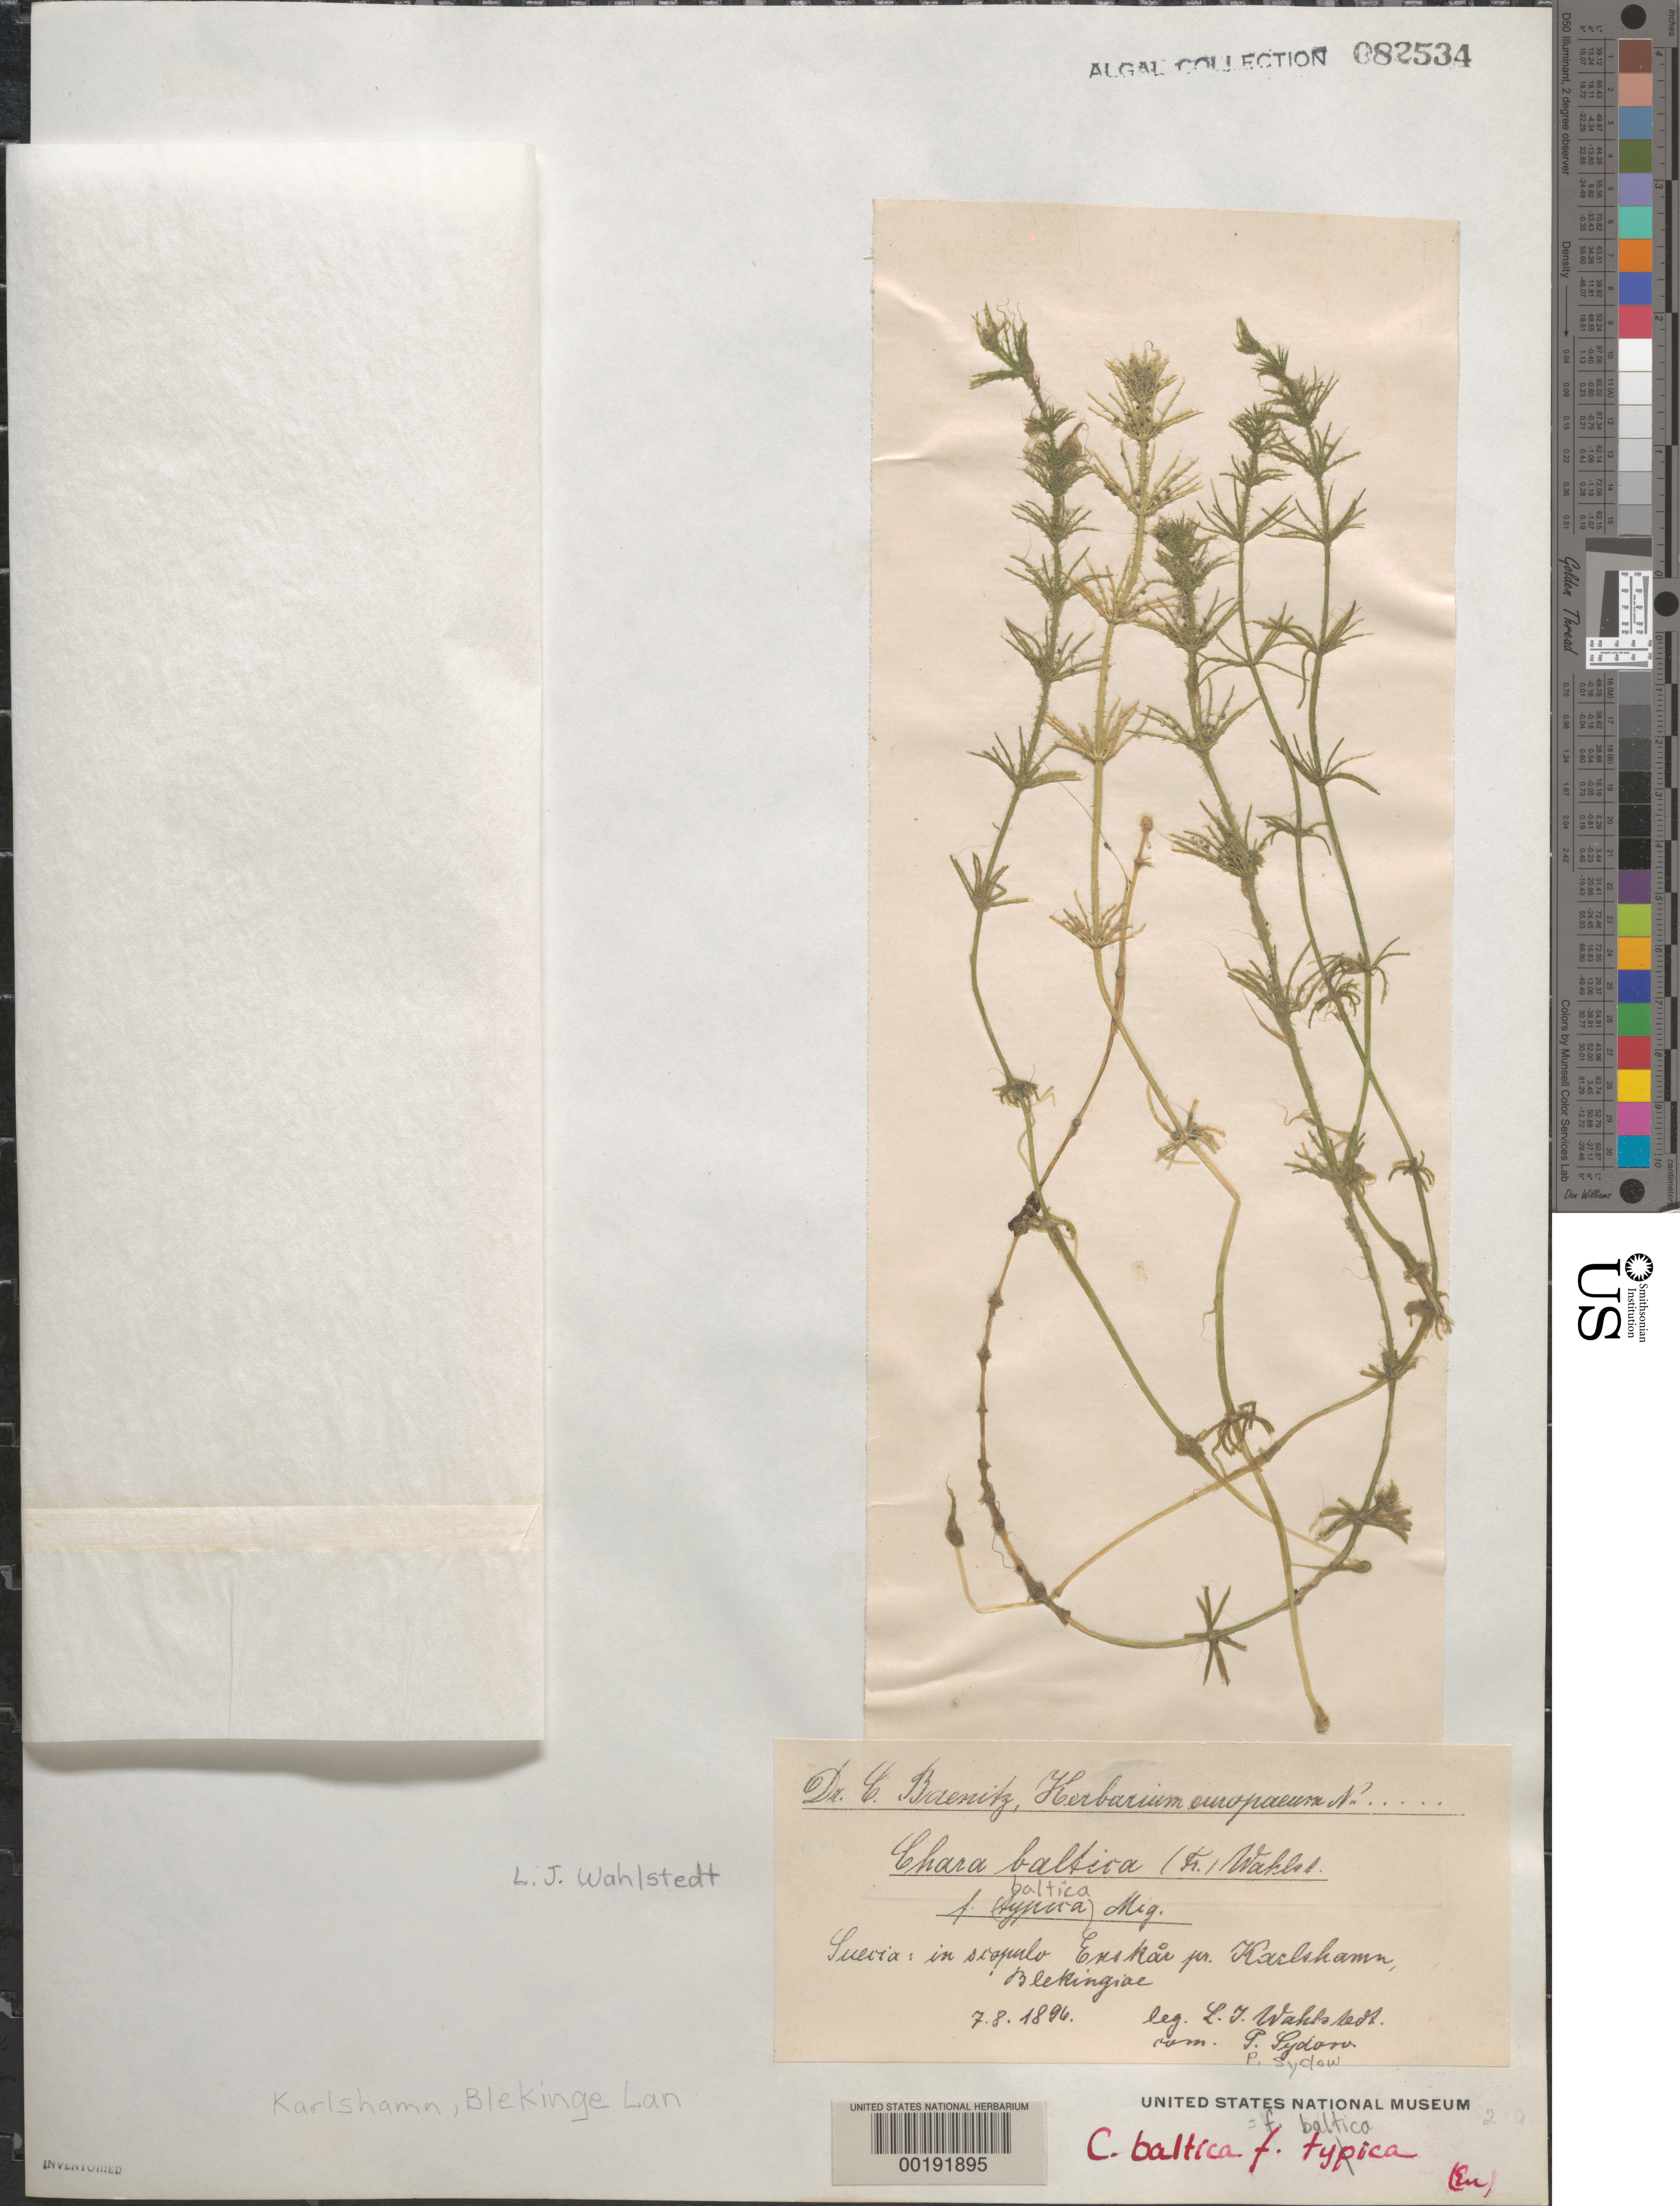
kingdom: Plantae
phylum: Charophyta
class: Charophyceae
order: Charales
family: Characeae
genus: Chara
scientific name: Chara baltica f. baltica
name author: (C.J. Hartmann) Bruzelius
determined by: Sydow, P.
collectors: L. J. Wahlstedt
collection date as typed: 07 Aug 1896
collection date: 1896-08-07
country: Sweden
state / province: Blekinge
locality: Enskar, near karlshamn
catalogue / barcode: US 82534